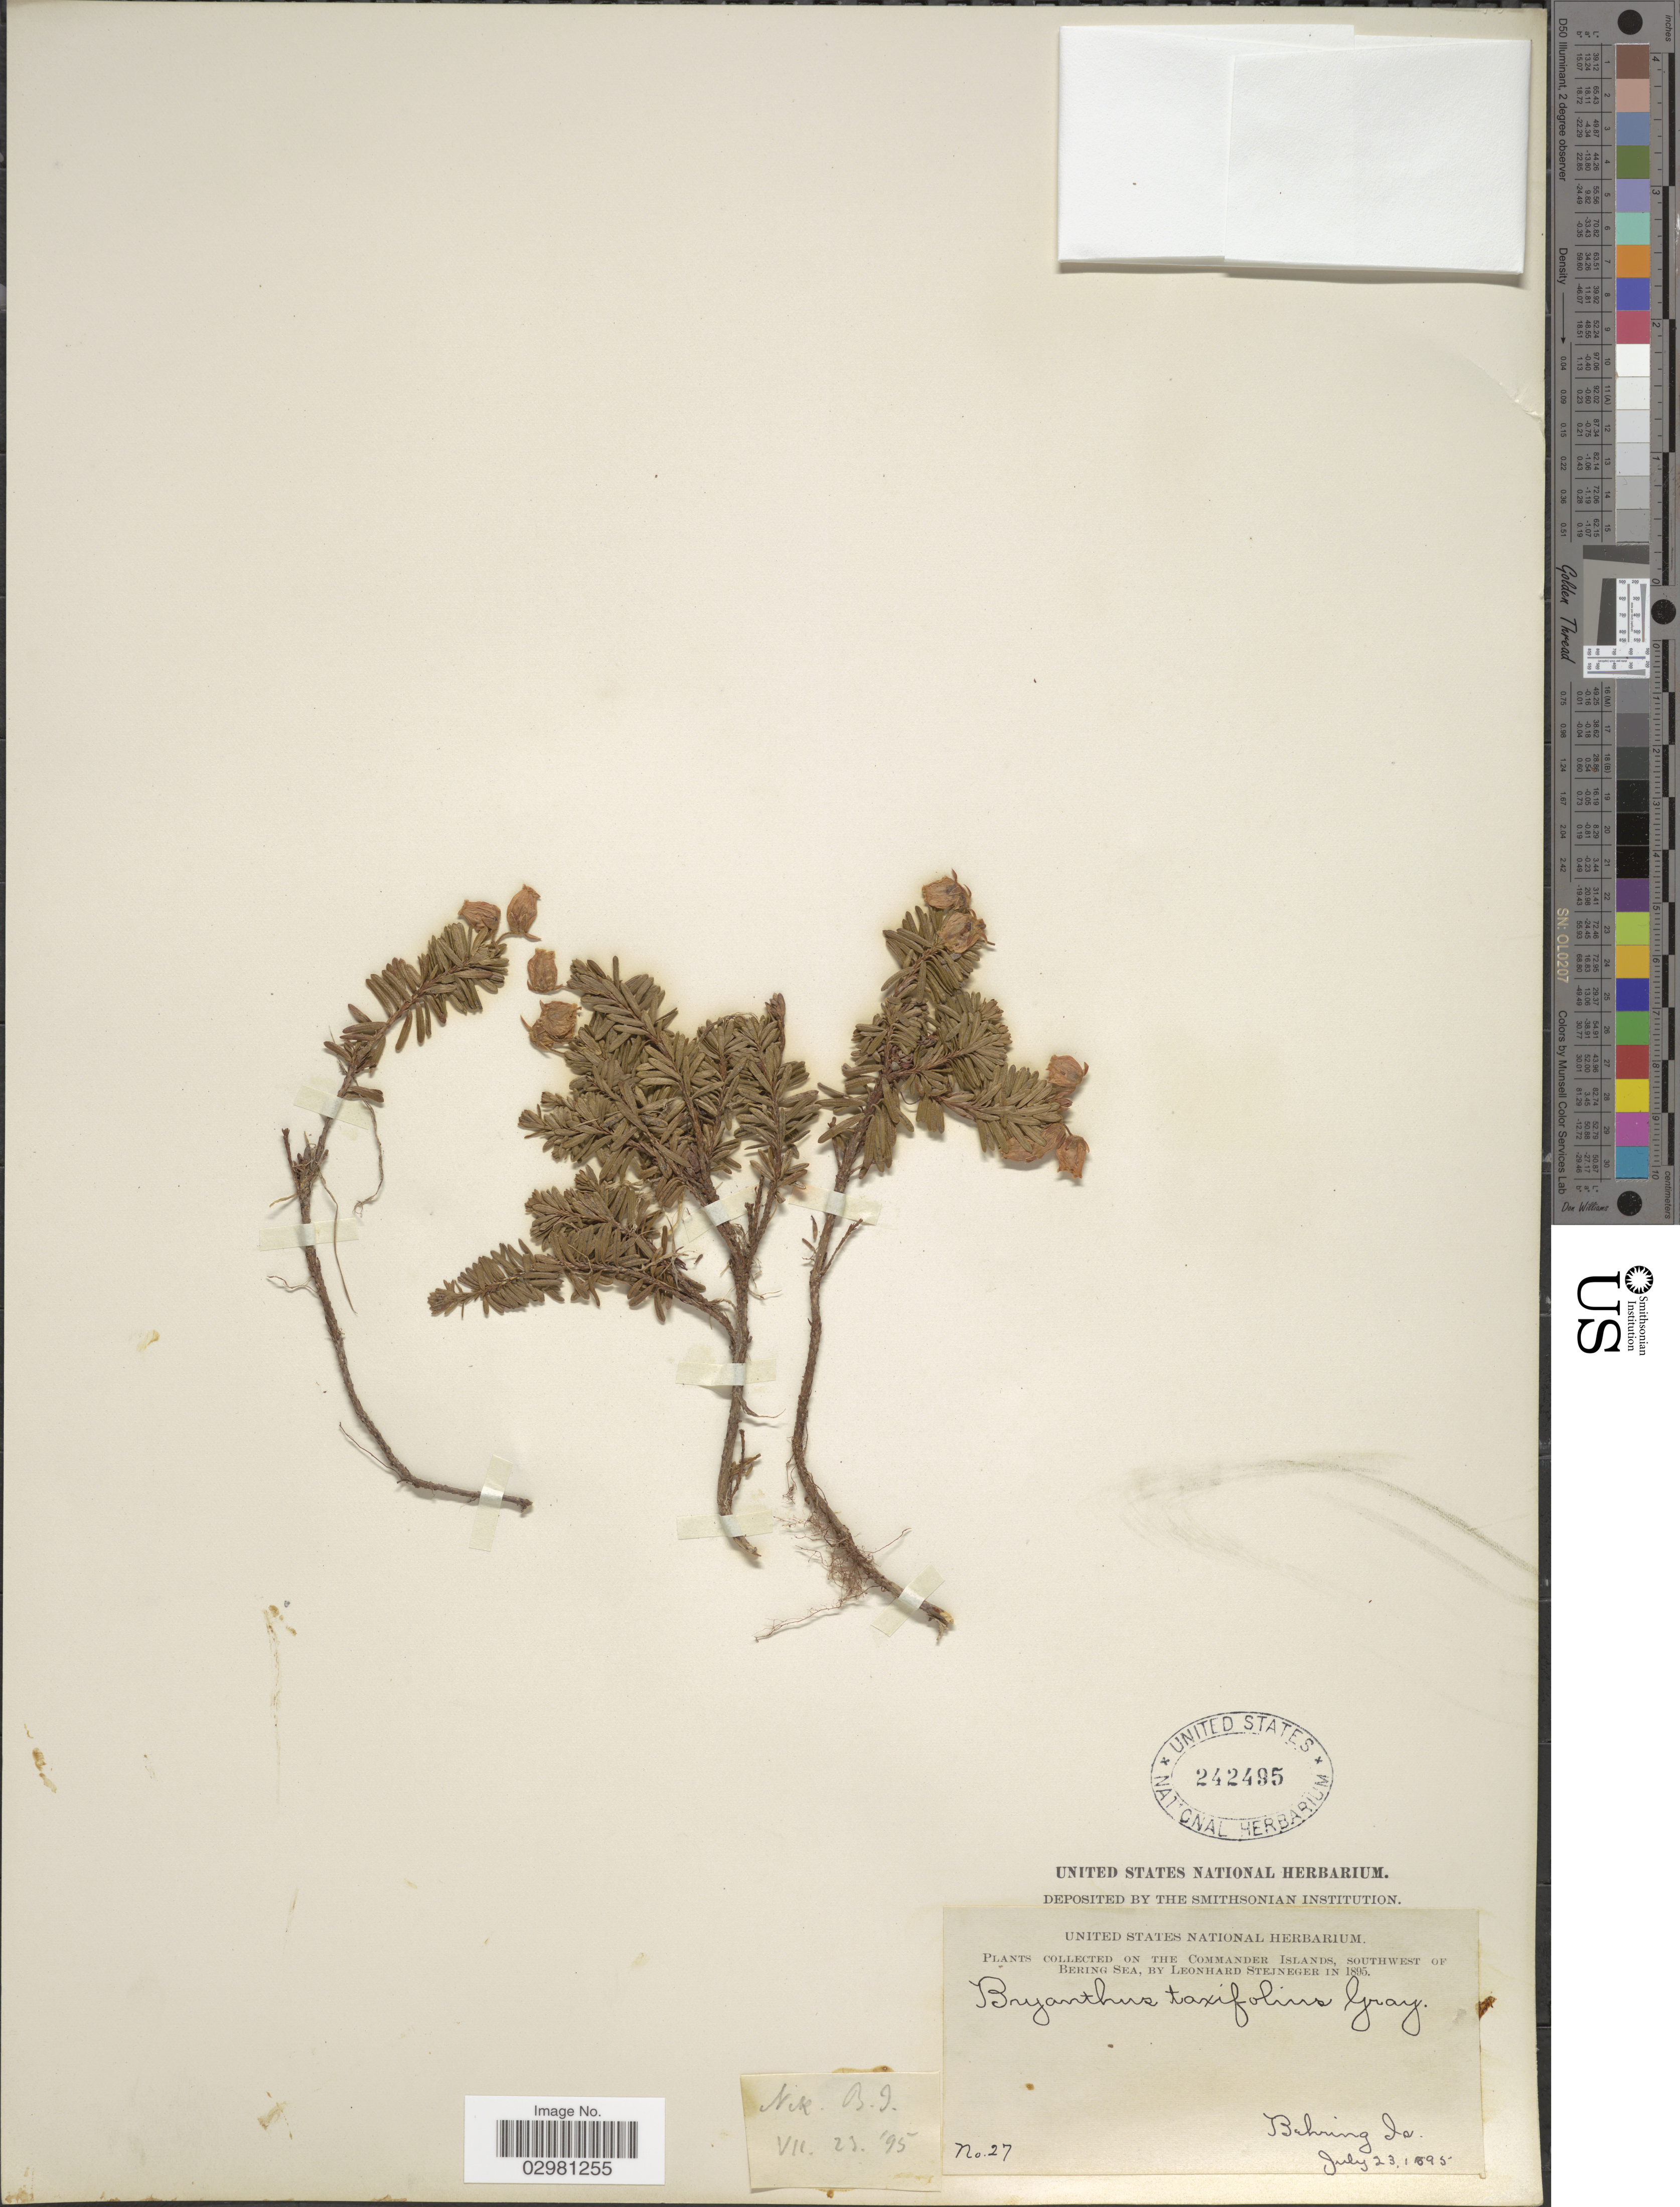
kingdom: Plantae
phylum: Tracheophyta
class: Magnoliopsida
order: Ericales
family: Ericaceae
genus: Phyllodoce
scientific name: Phyllodoce caerulea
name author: (L.) Bab.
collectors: L. Stejneger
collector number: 27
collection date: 1895-07-23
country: Russian Federation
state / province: Kamchatka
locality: On the Commander Islands, southwest of Bering Sea, Behring Is.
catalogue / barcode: US 242495